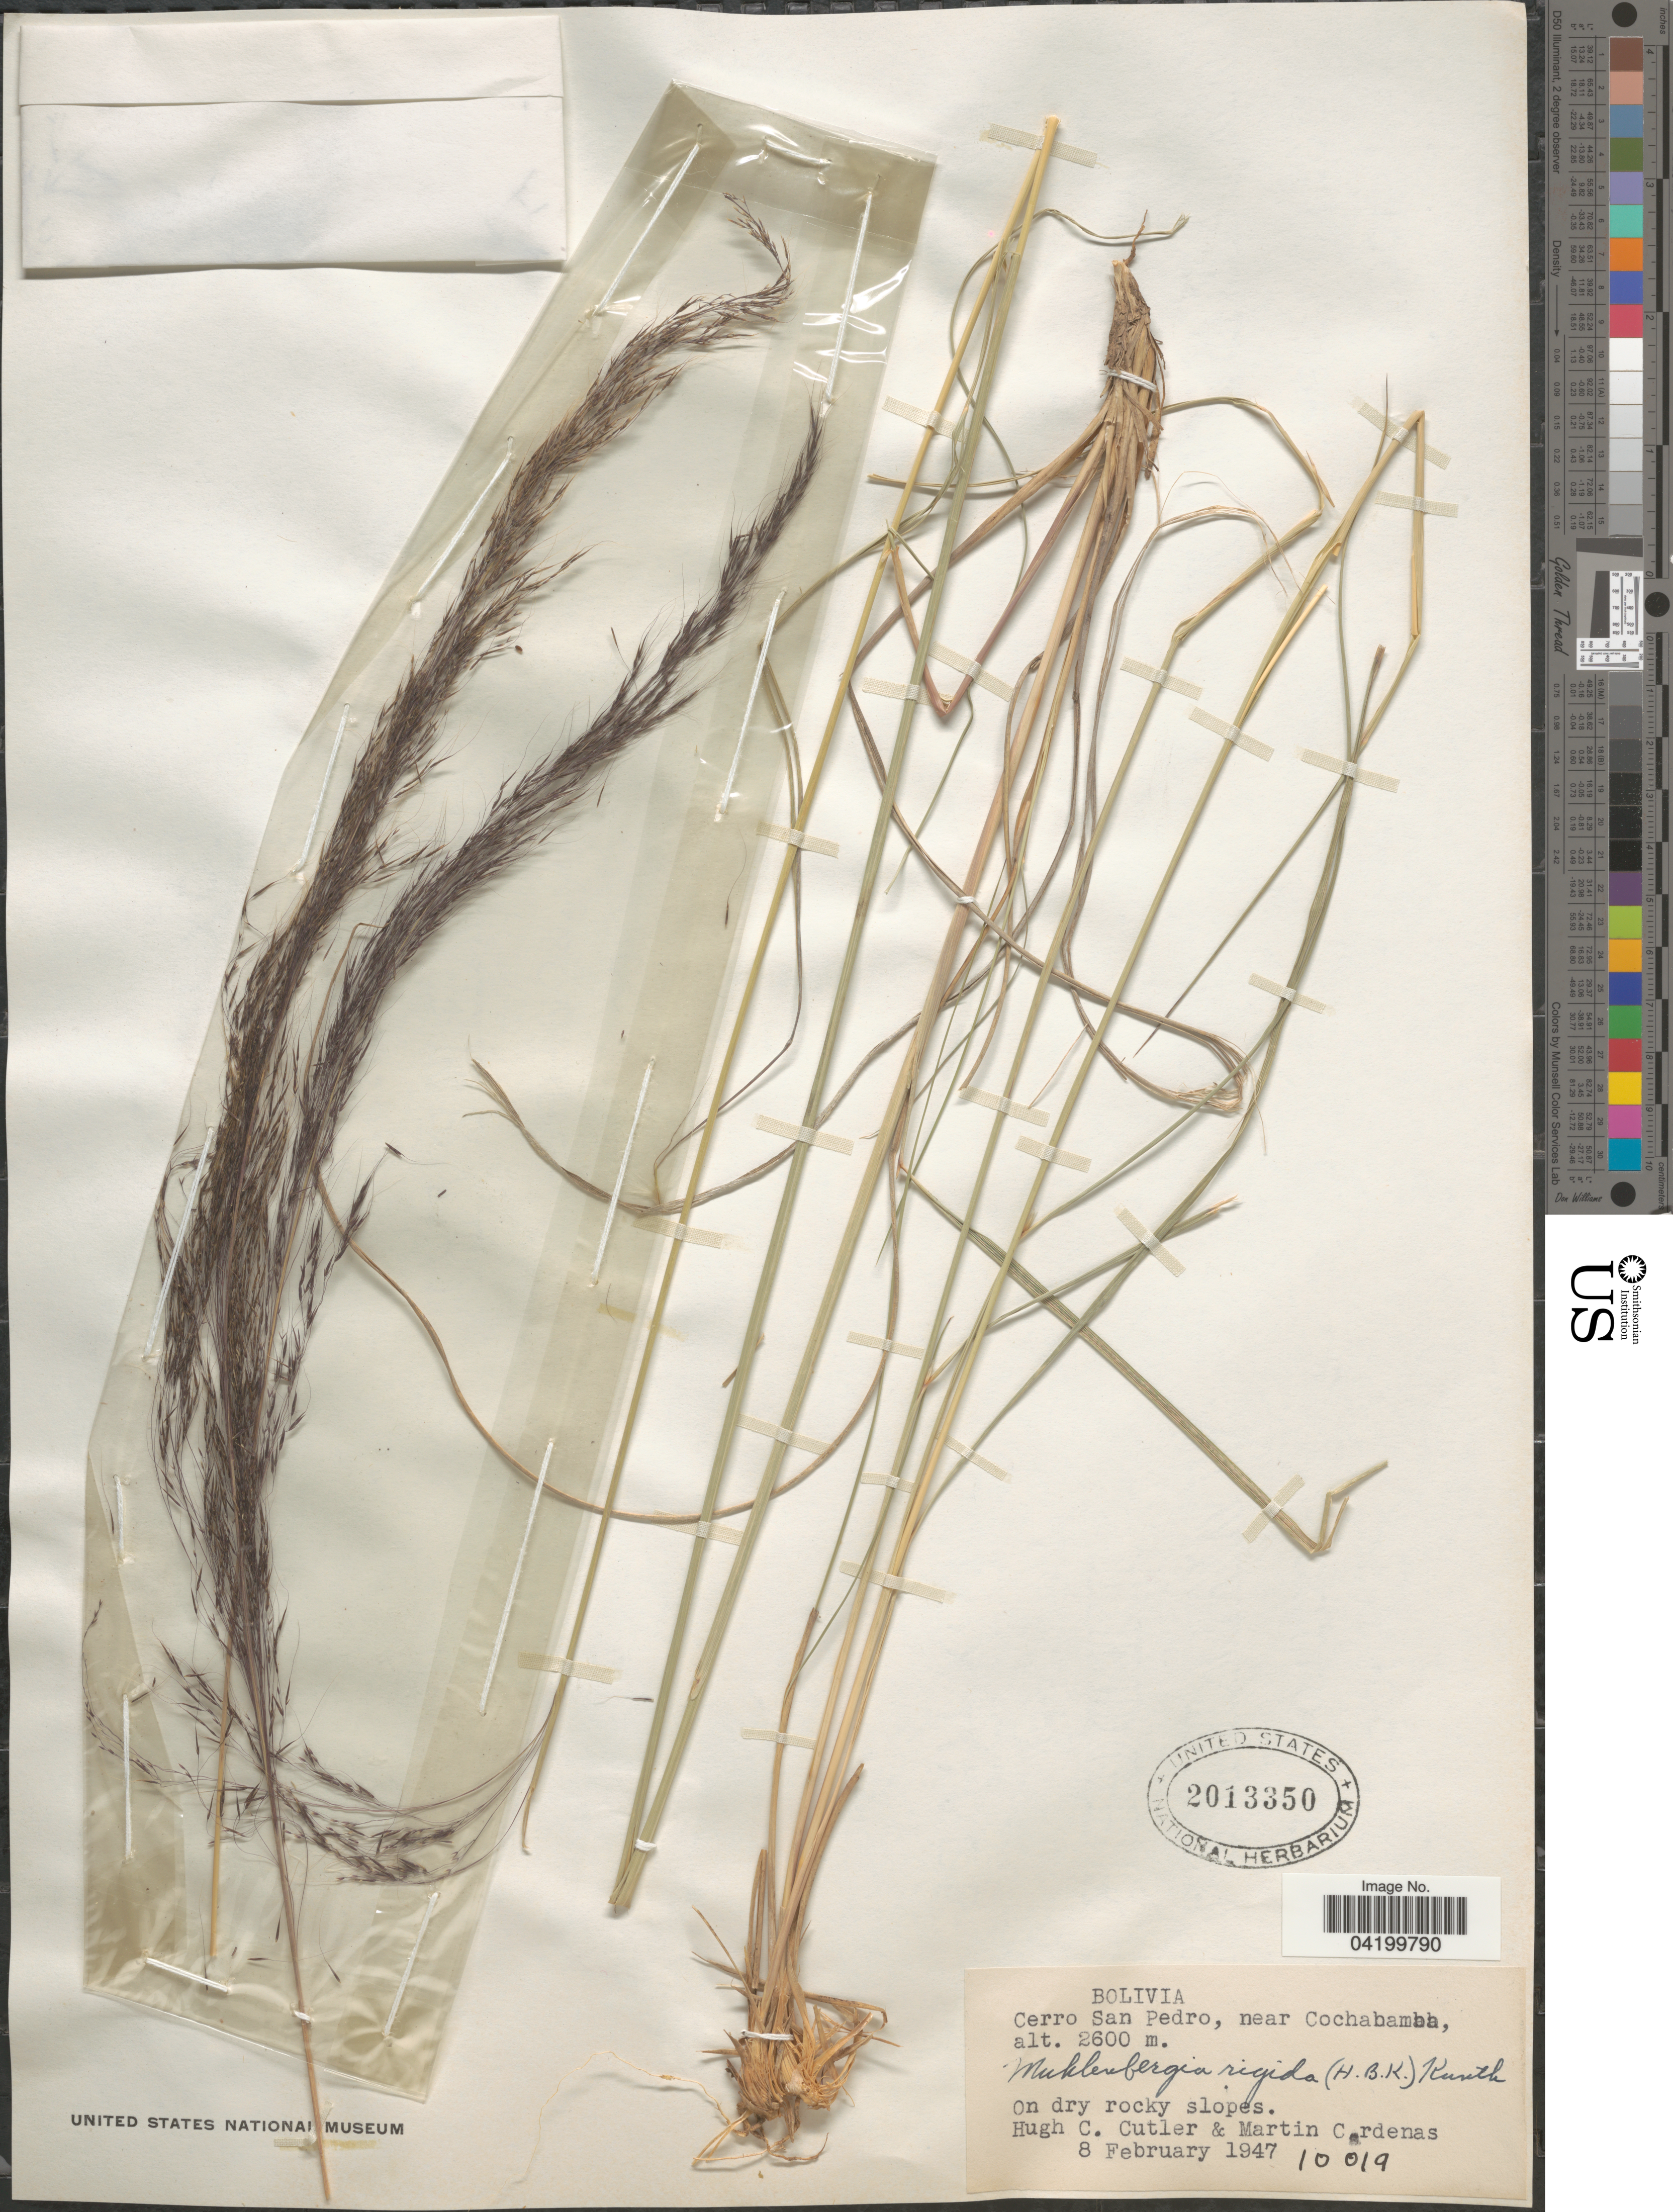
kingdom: Plantae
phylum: Tracheophyta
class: Liliopsida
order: Poales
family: Poaceae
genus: Muhlenbergia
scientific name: Muhlenbergia rigida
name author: (Kunth) Kunth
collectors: H. C. Cutler & M. Cárdenas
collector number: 10019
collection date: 1947-02-08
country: Bolivia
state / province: Cochabamba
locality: Cerro San Pedro, near Cochabamba.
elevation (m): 2600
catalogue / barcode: US 2013350